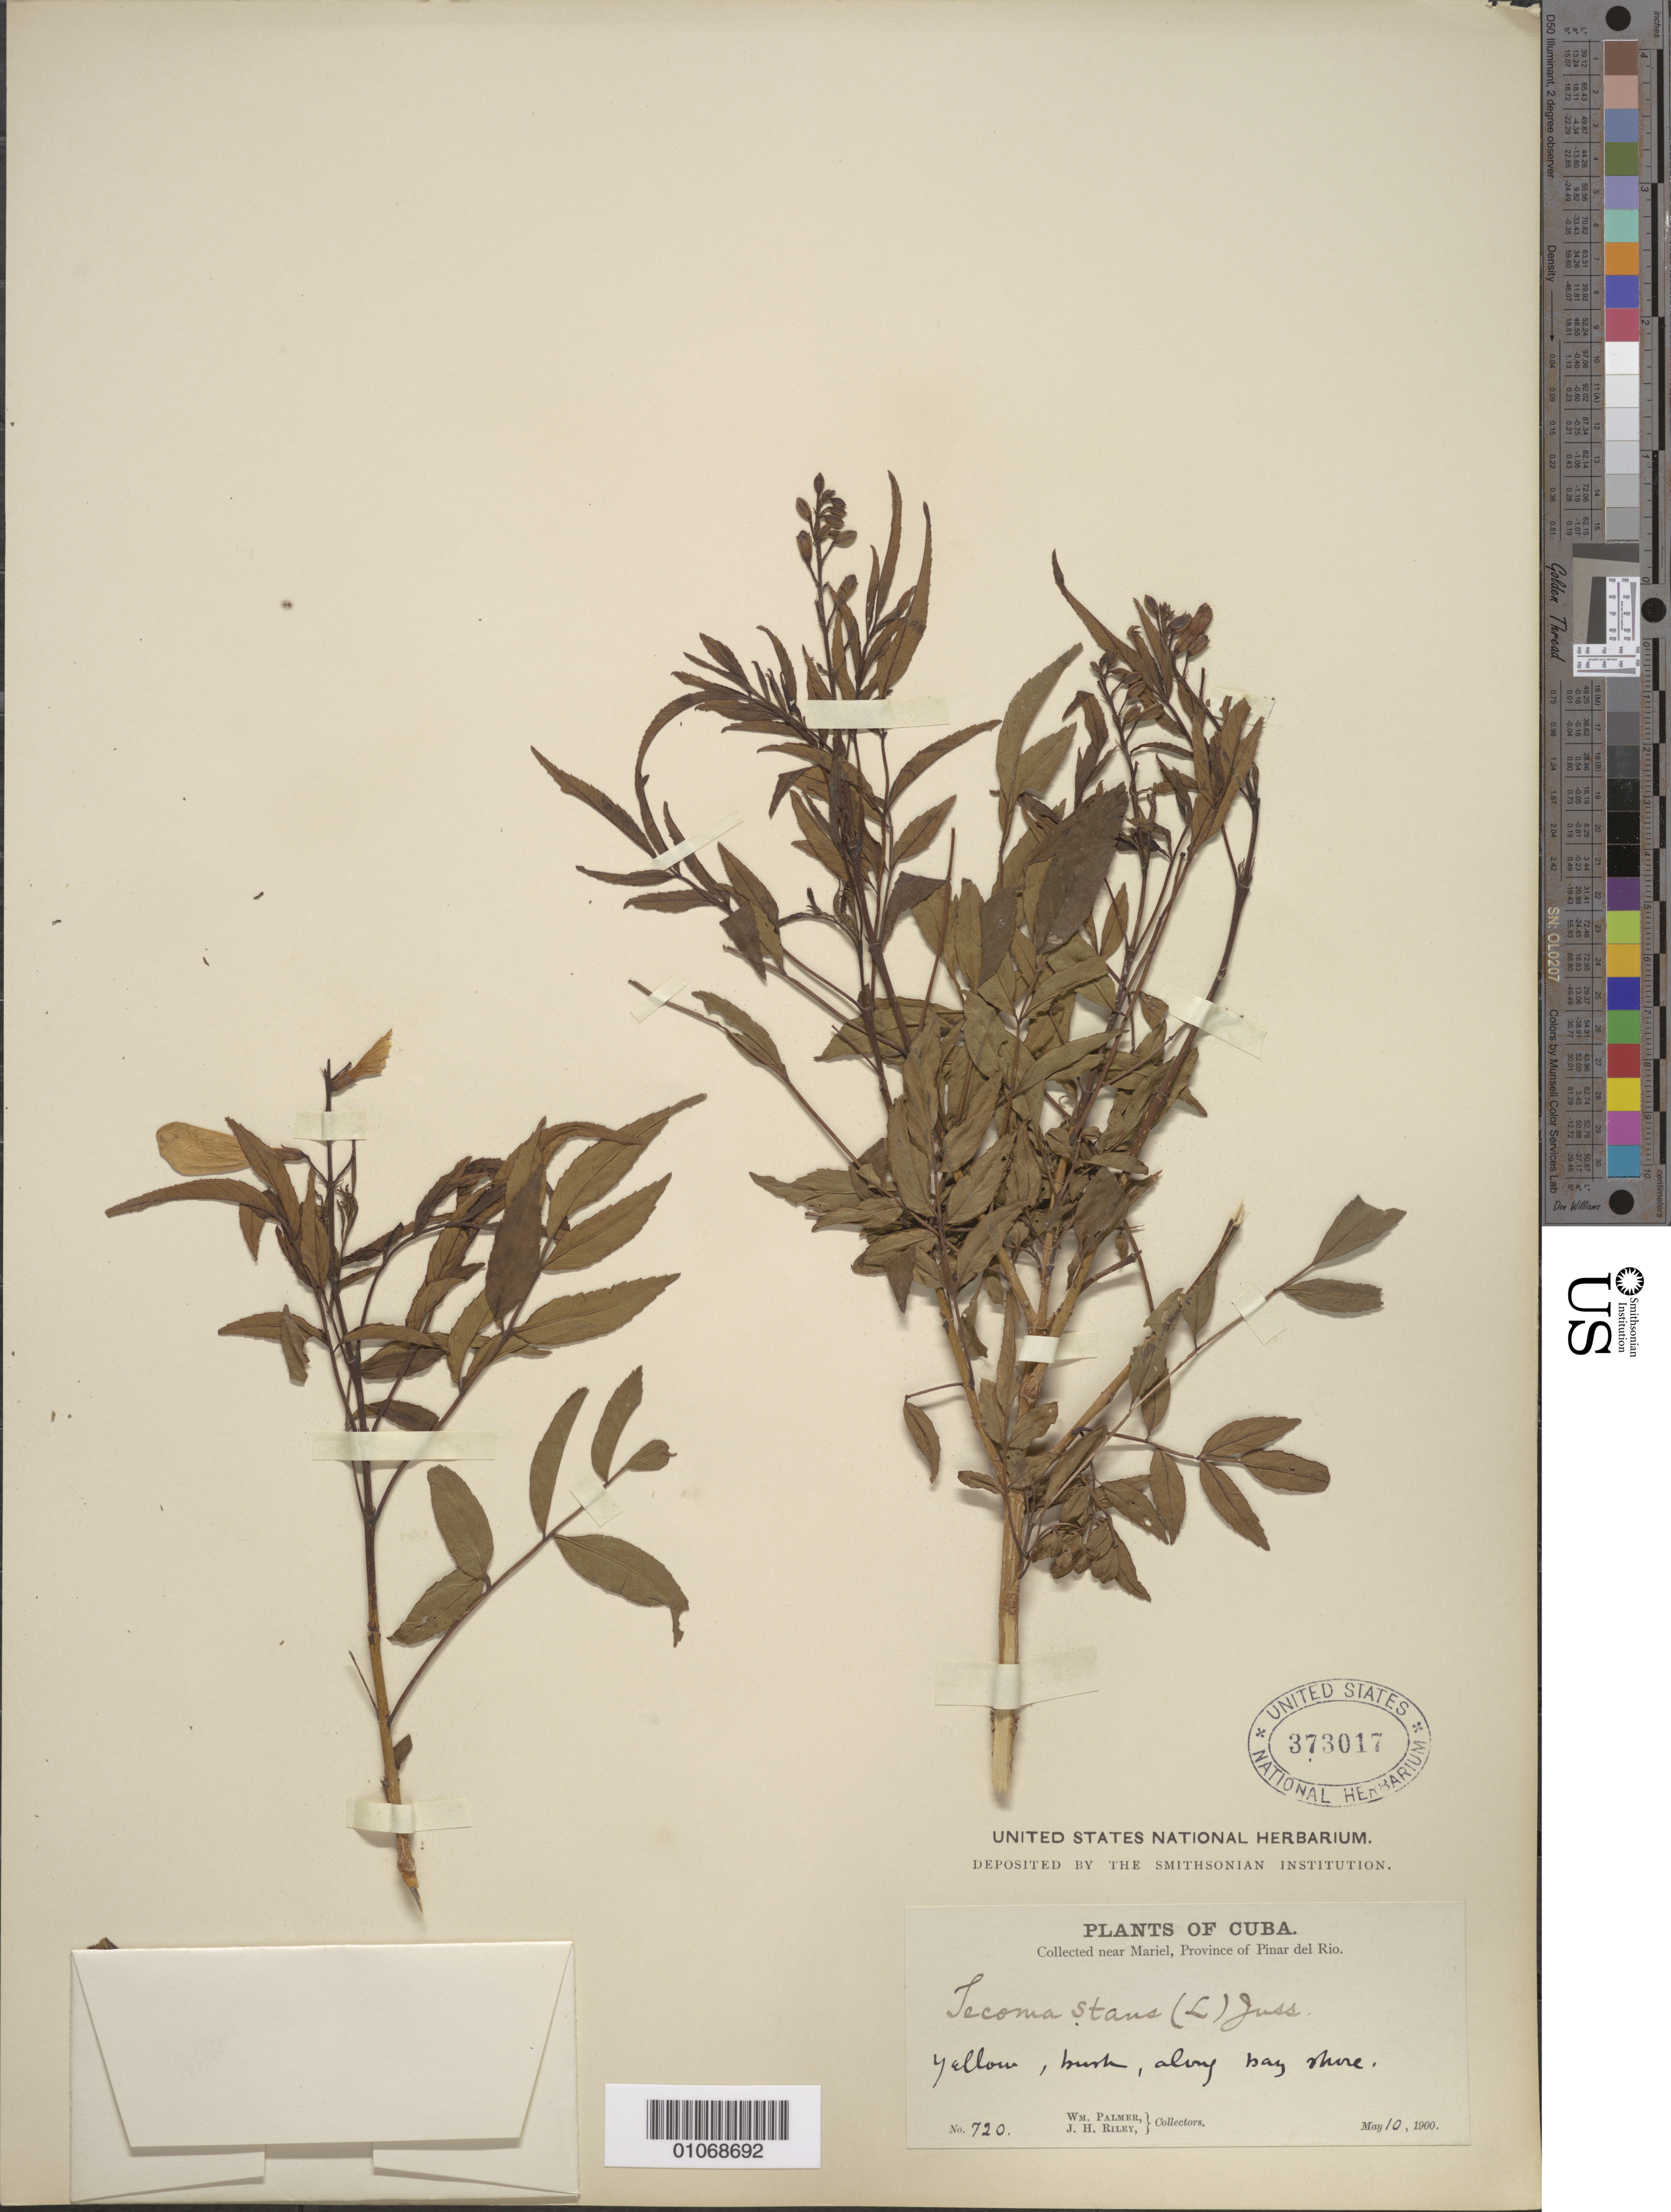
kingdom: Plantae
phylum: Tracheophyta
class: Magnoliopsida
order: Lamiales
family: Bignoniaceae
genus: Tecoma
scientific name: Tecoma stans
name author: (L.) Juss. ex Kunth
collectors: W. Palmer & J. H. Riley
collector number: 720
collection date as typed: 10 May 1900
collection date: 1900-05-10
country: Cuba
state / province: Pinar del Rio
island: Cuba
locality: Mariel, along bay shore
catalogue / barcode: US 373017